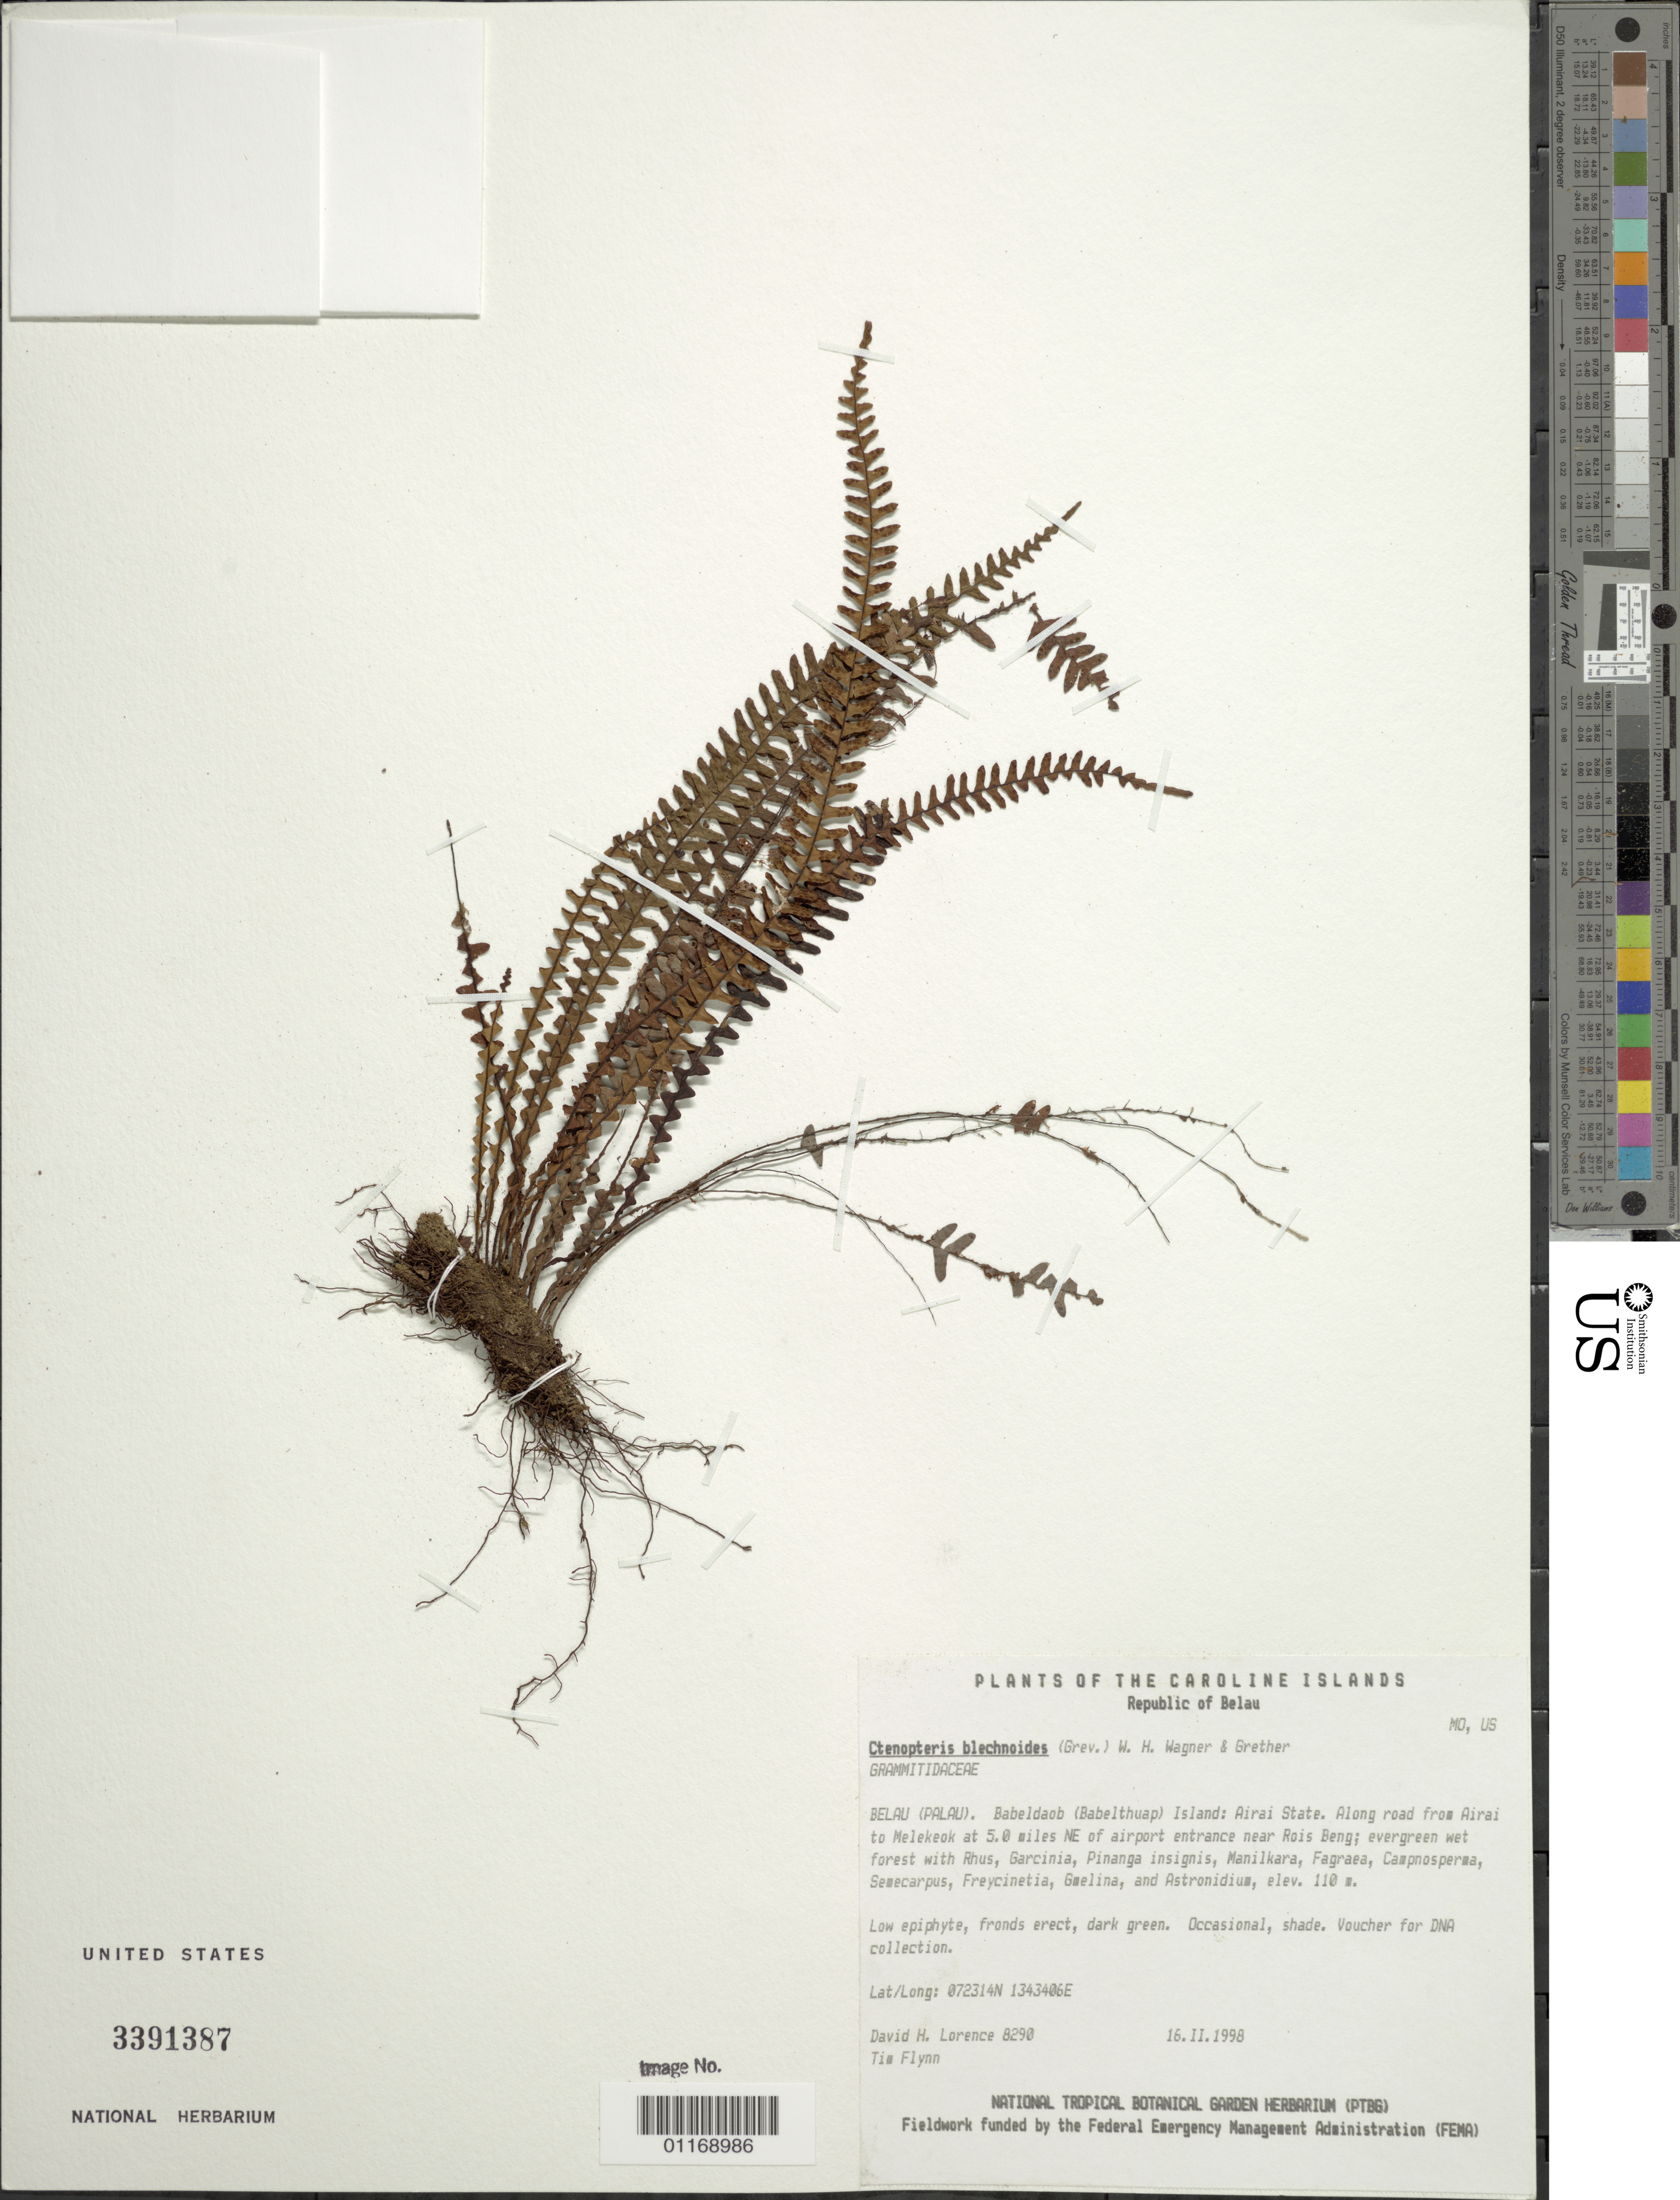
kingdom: Plantae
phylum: Tracheophyta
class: Polypodiopsida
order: Polypodiales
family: Polypodiaceae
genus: Ctenopterella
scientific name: Ctenopterella blechnoides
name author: (Grev.) Parris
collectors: D. Lorence & T. W. Flynn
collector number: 8290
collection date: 1998-02-16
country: Palau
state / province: Airai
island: Babeldaob [Babelthuap]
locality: Along road from Airai to Melekok at 5.0 miles NE of airport entrance near Rois Beng.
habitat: Shade.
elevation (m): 110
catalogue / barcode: US 3391387